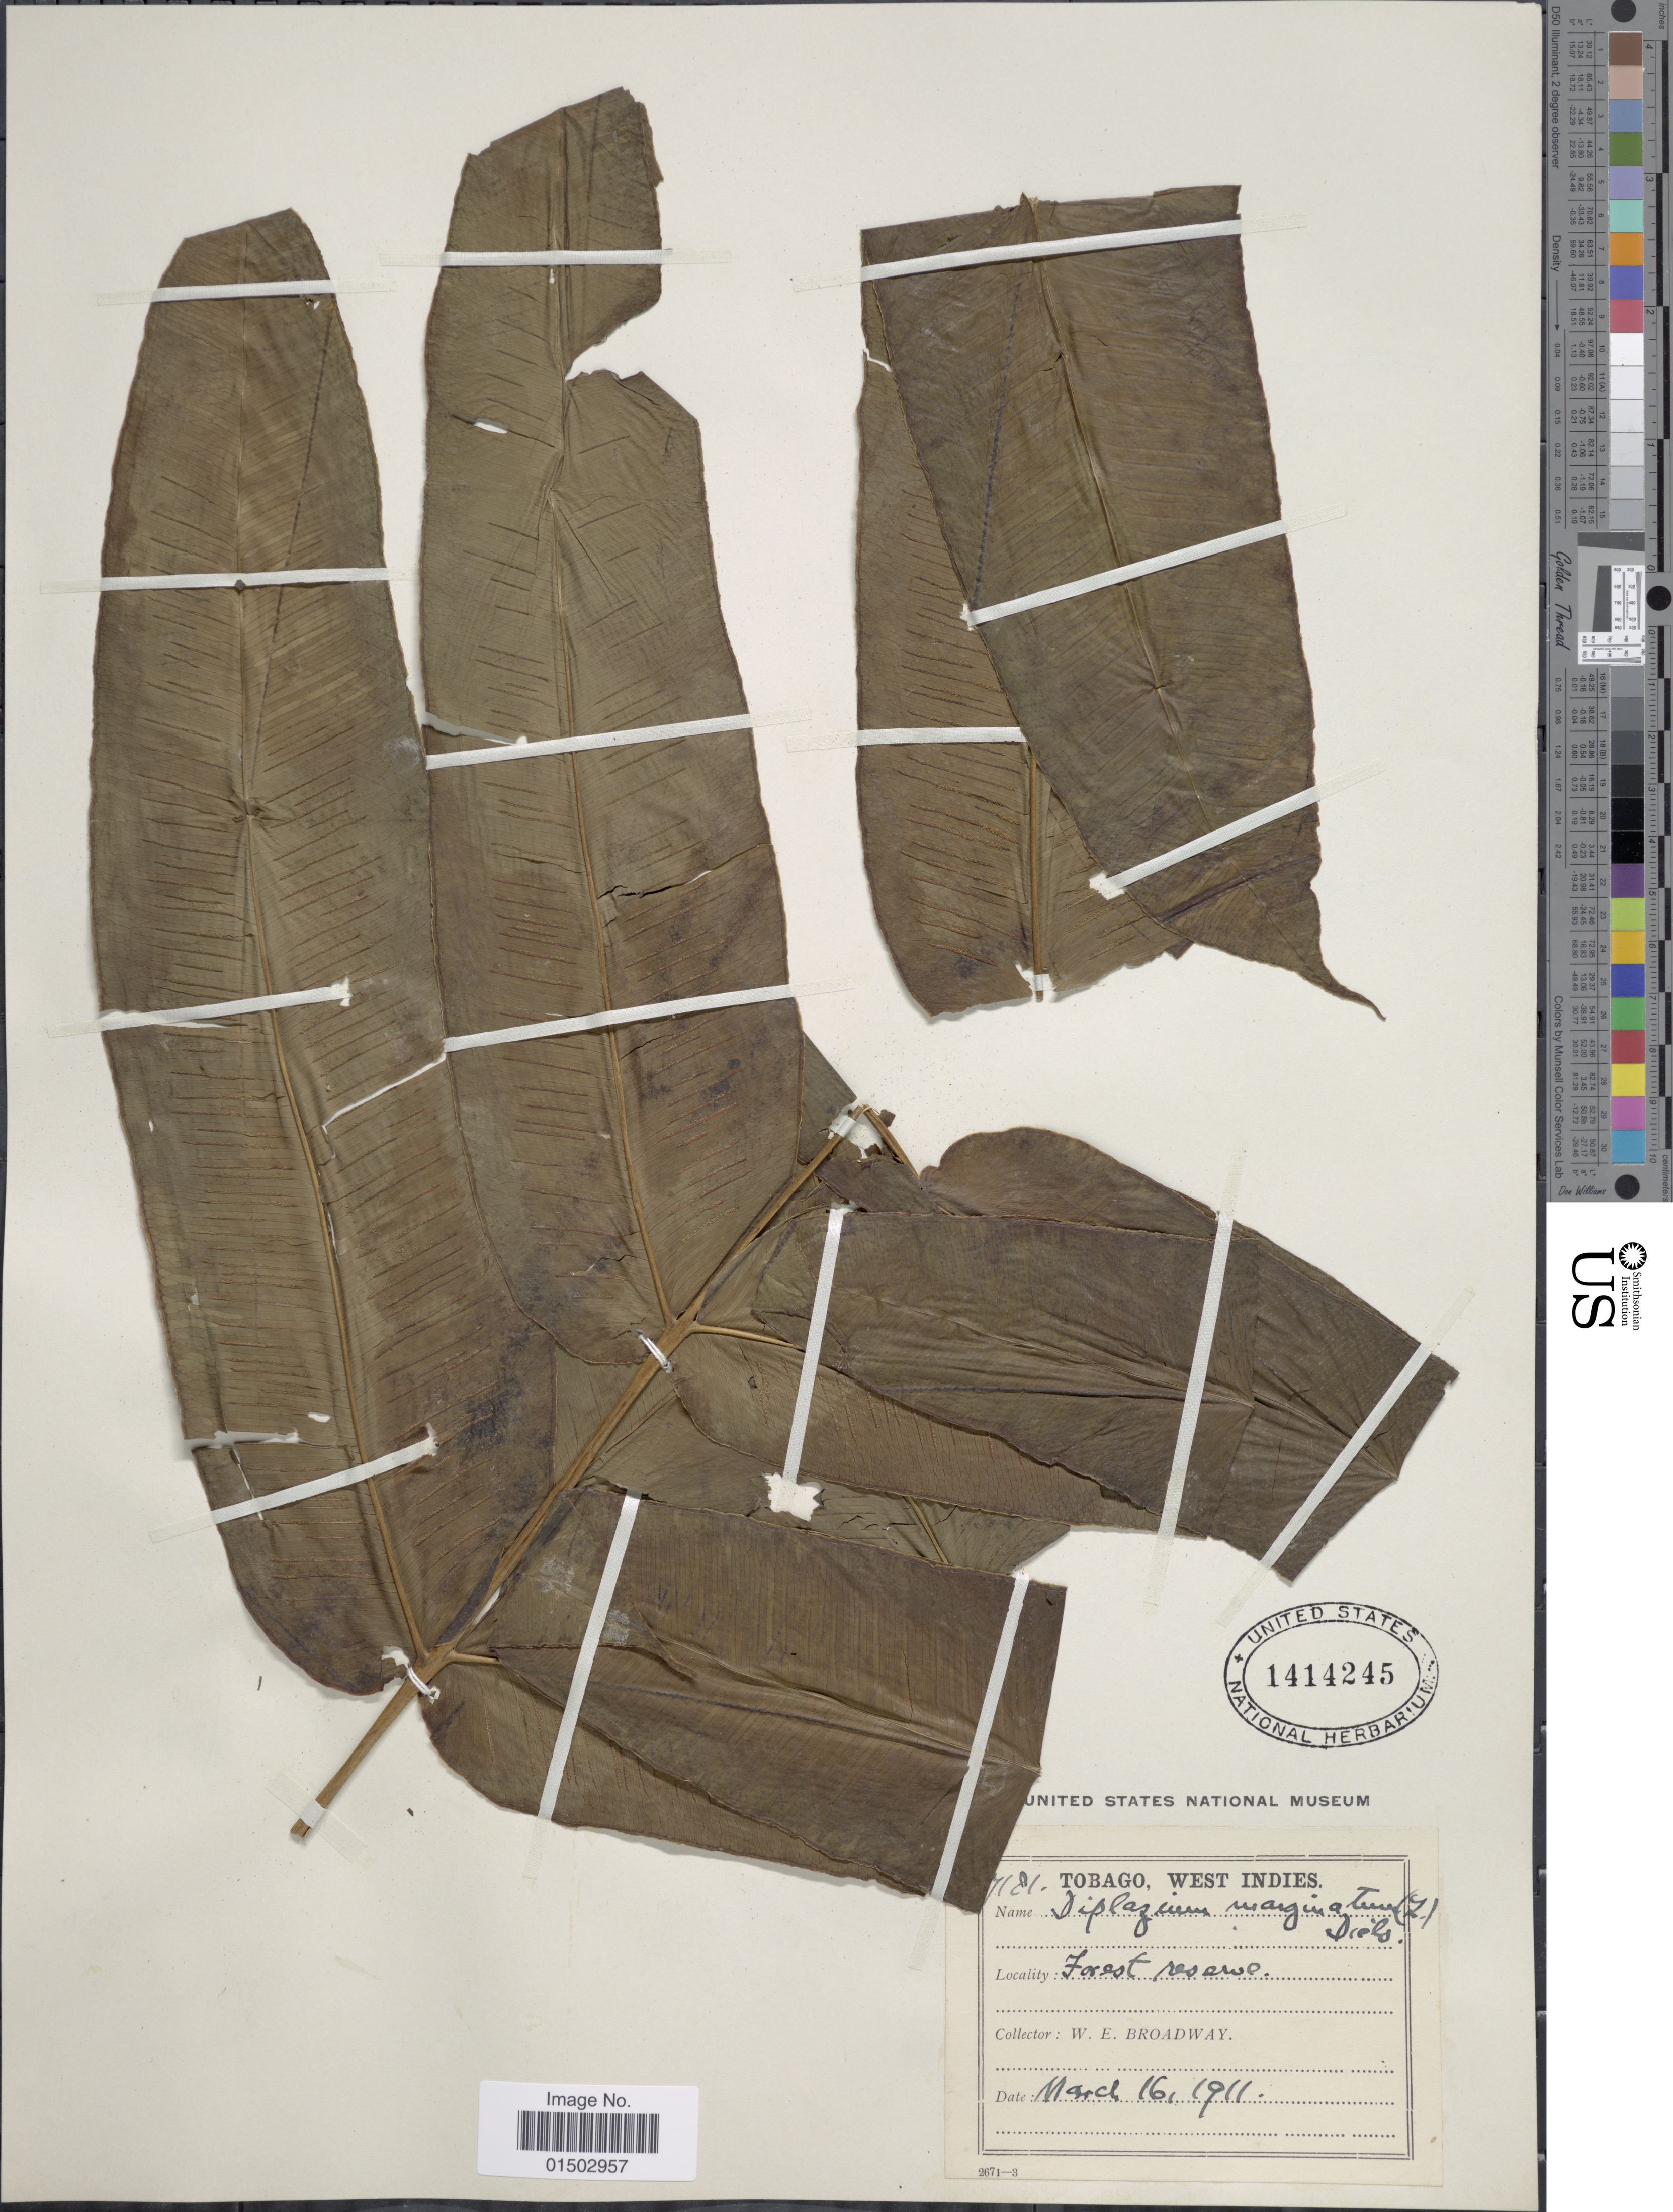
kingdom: Plantae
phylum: Tracheophyta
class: Polypodiopsida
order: Polypodiales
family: Hemidictyaceae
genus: Hemidictyum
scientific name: Hemidictyum marginatum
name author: (L.) C. Presl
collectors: W. E. Broadway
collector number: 7181*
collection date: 1911-03-16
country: Trinidad and Tobago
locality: Tabago, West Indies.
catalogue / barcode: US 1414245